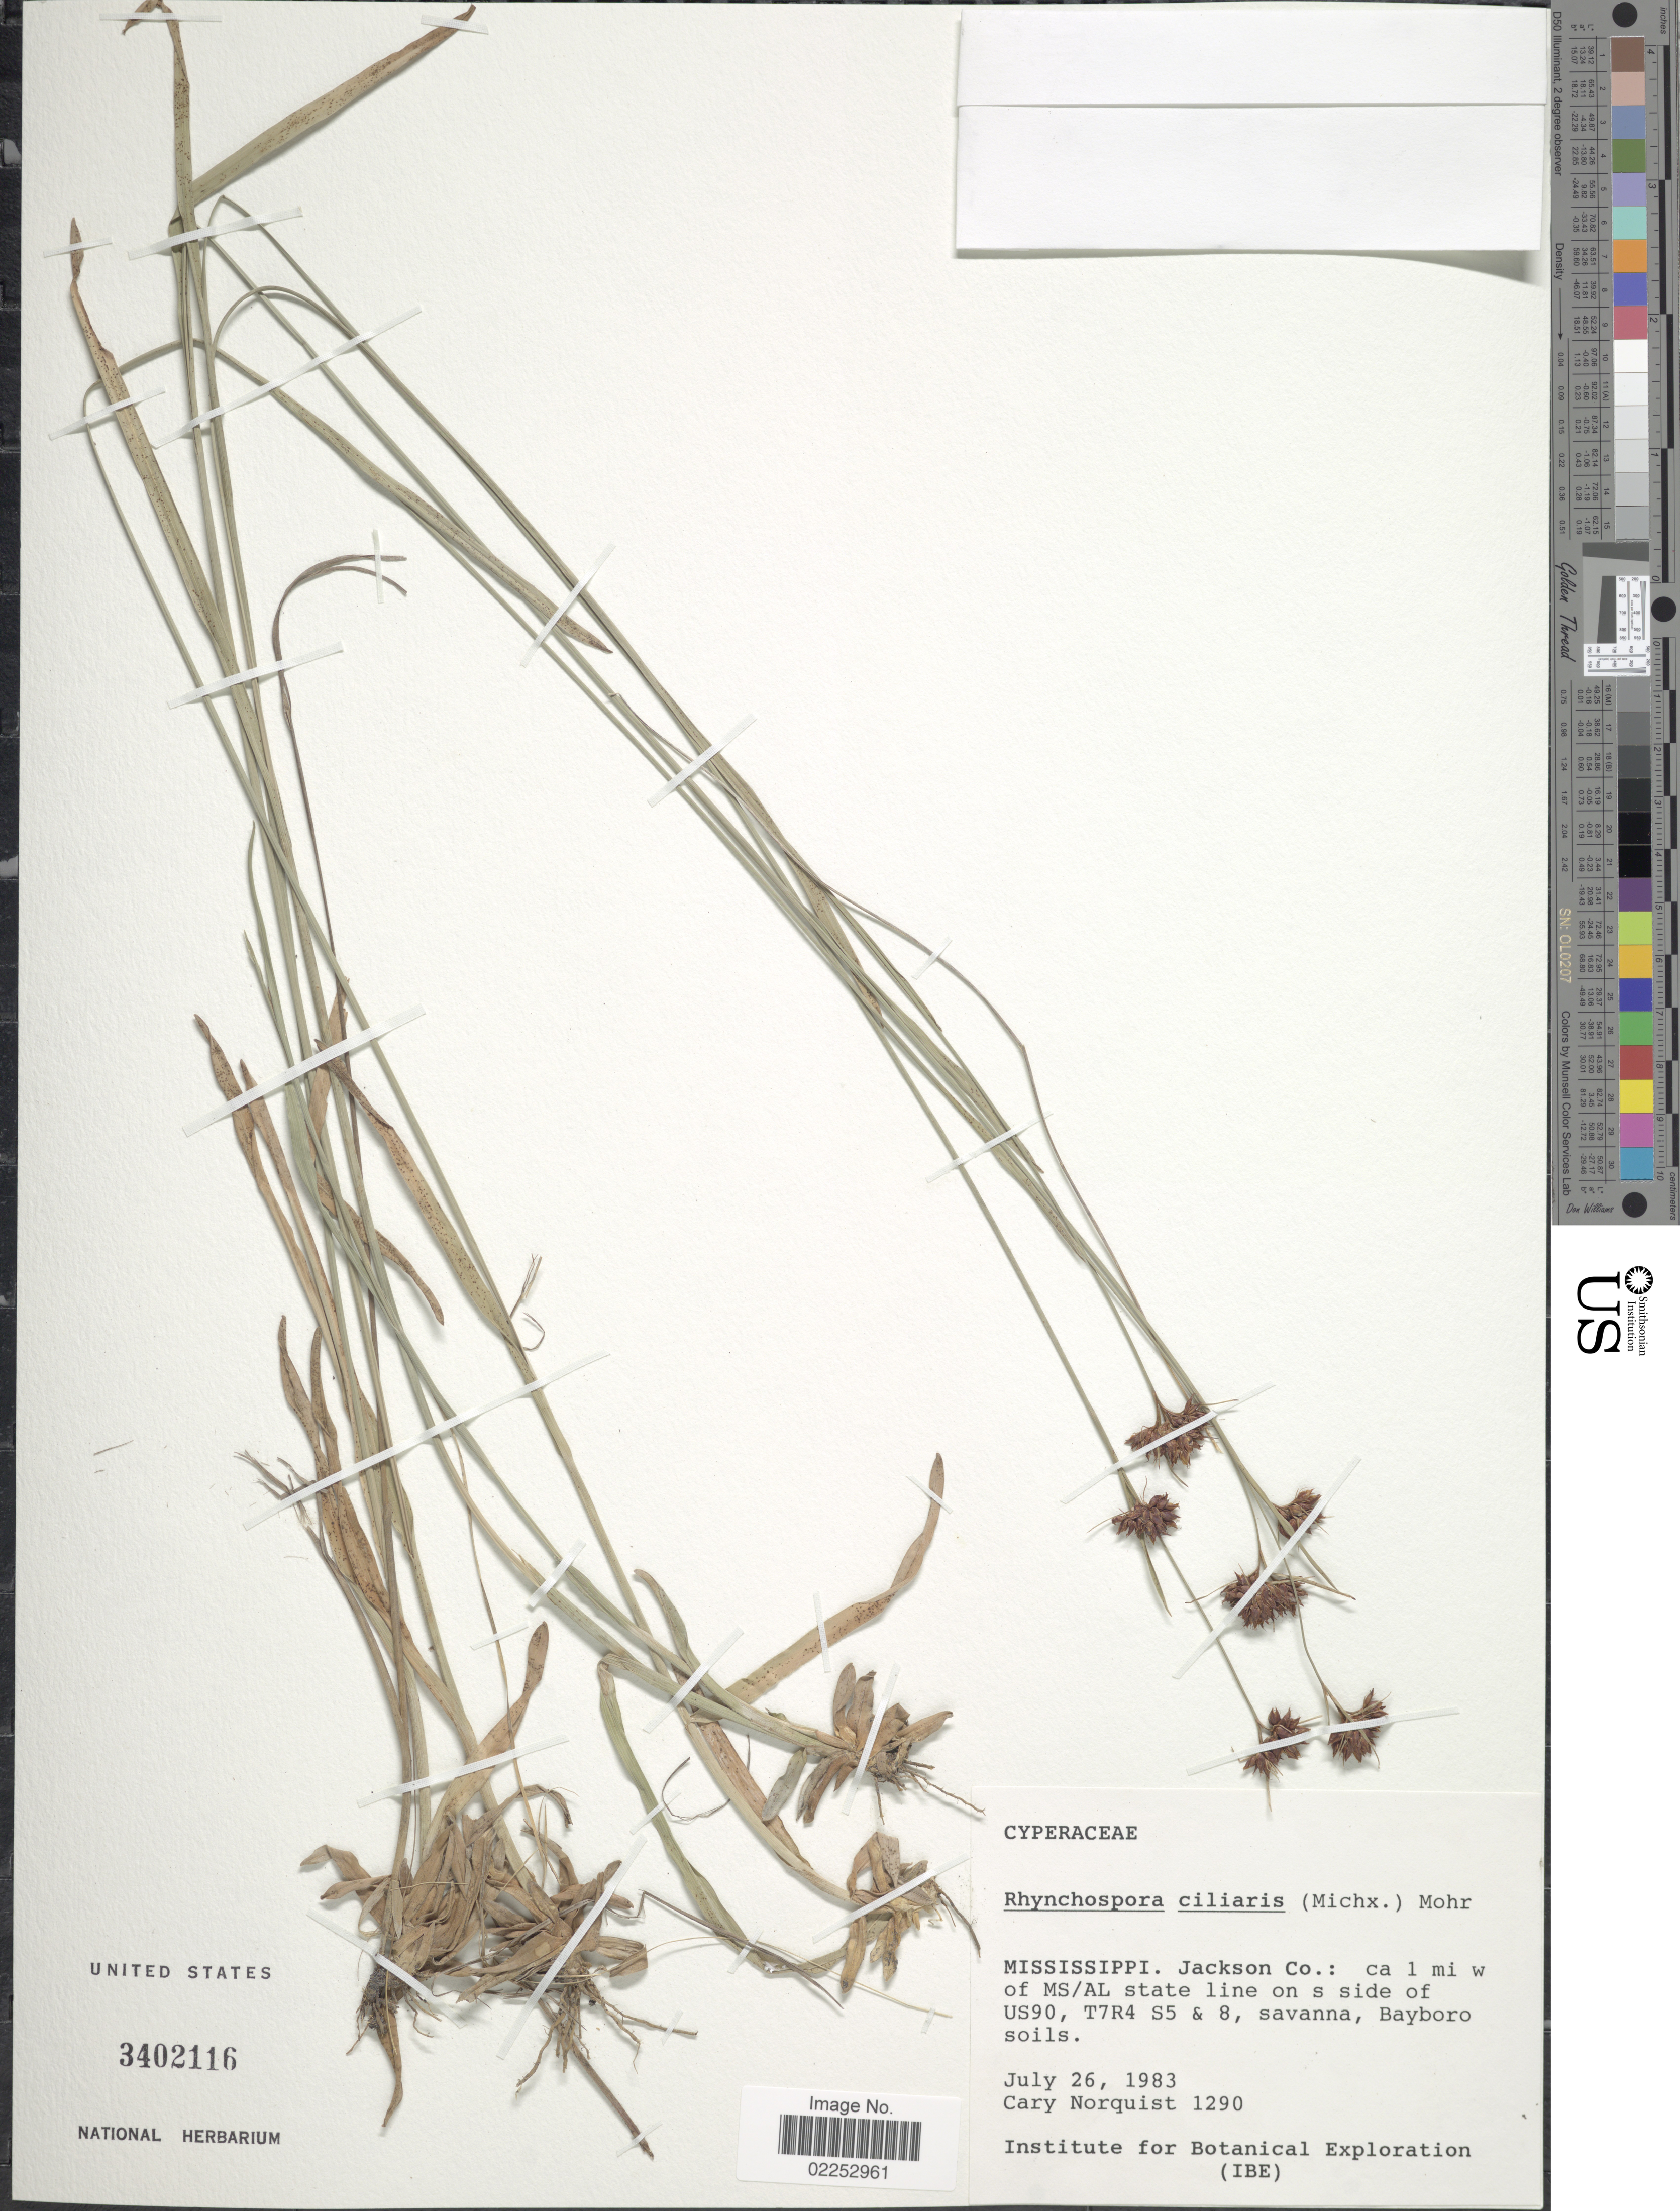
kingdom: Plantae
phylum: Tracheophyta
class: Liliopsida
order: Poales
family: Cyperaceae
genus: Rhynchospora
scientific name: Rhynchospora ciliaris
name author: (Michx.) C. Mohr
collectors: C. Norquist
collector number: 1290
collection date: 1983-07-26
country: United States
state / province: Mississippi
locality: Jackson Co.: ca 1 mi w of MS/AL state line on s side of US90, T7R4 S5 & 8, savanna, Bayboro soils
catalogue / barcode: US 3402116